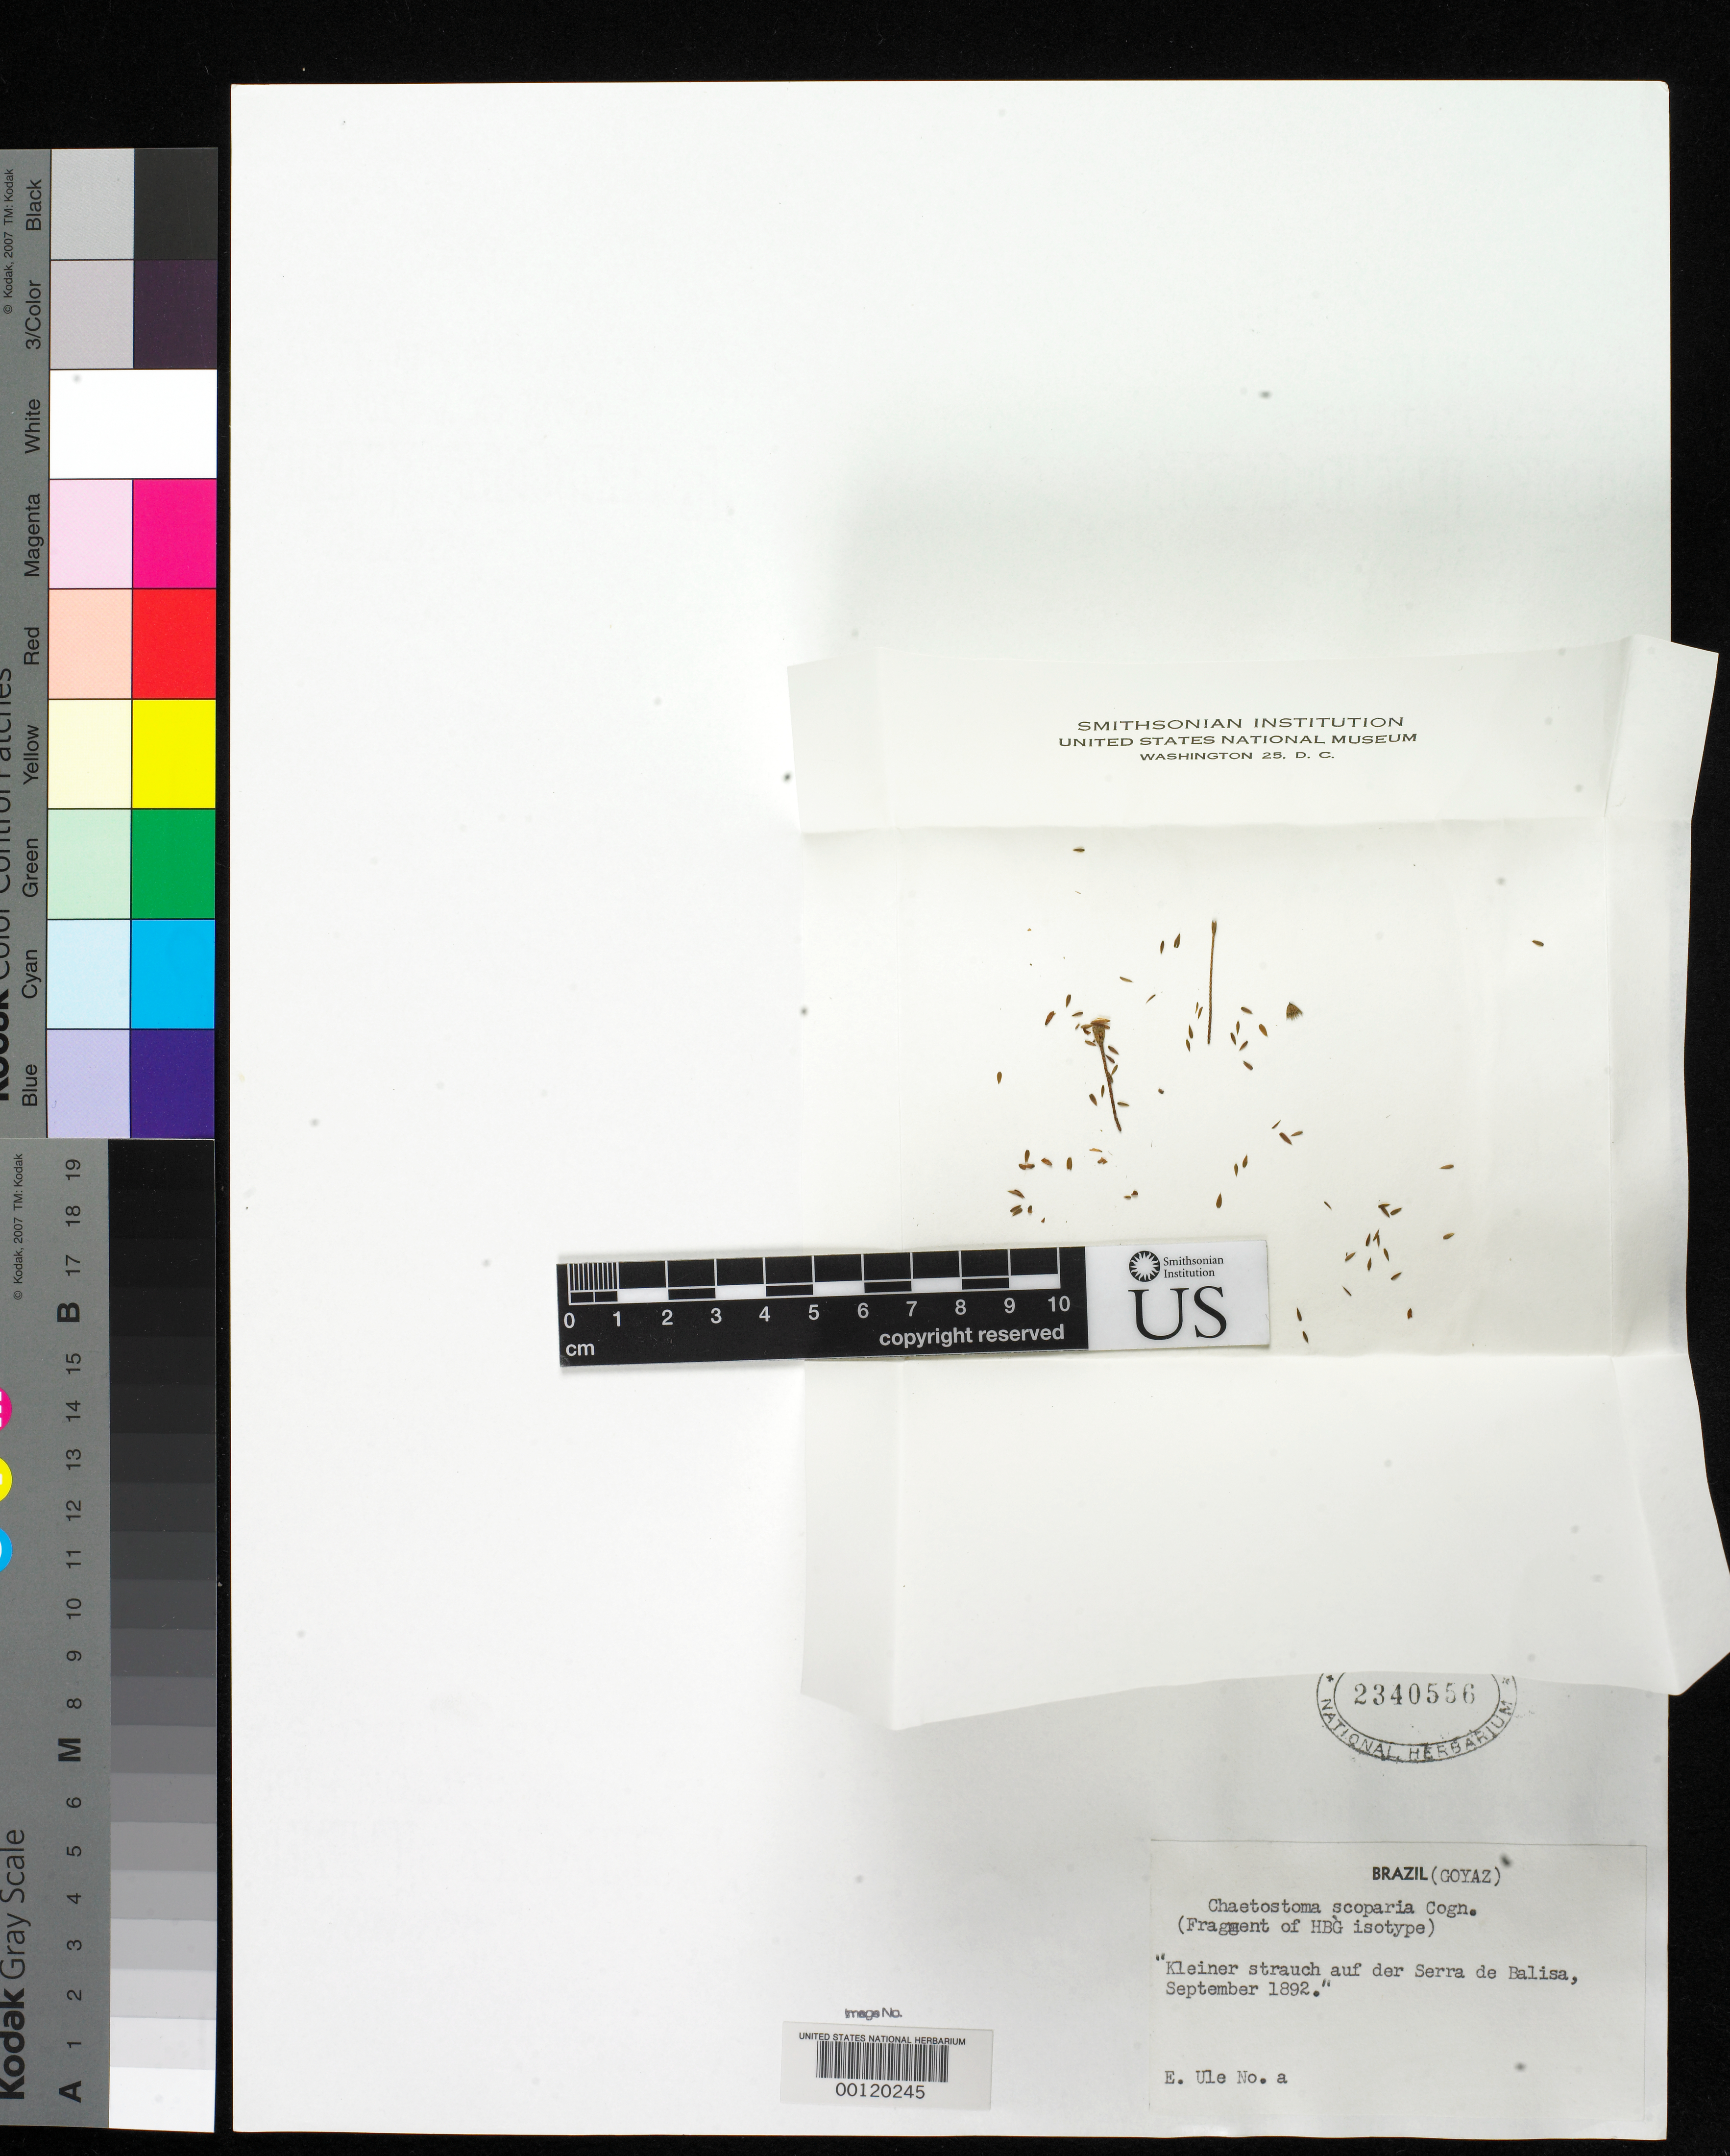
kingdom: Plantae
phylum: Tracheophyta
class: Magnoliopsida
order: Myrtales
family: Melastomataceae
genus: Chaetostoma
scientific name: Chaetostoma scoparia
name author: Cogn.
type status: Isotype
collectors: E. H. Ule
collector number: A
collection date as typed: Sep 1892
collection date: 1892-09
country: Brazil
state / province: Goiás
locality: Serra de Balisa.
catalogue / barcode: US 2340556